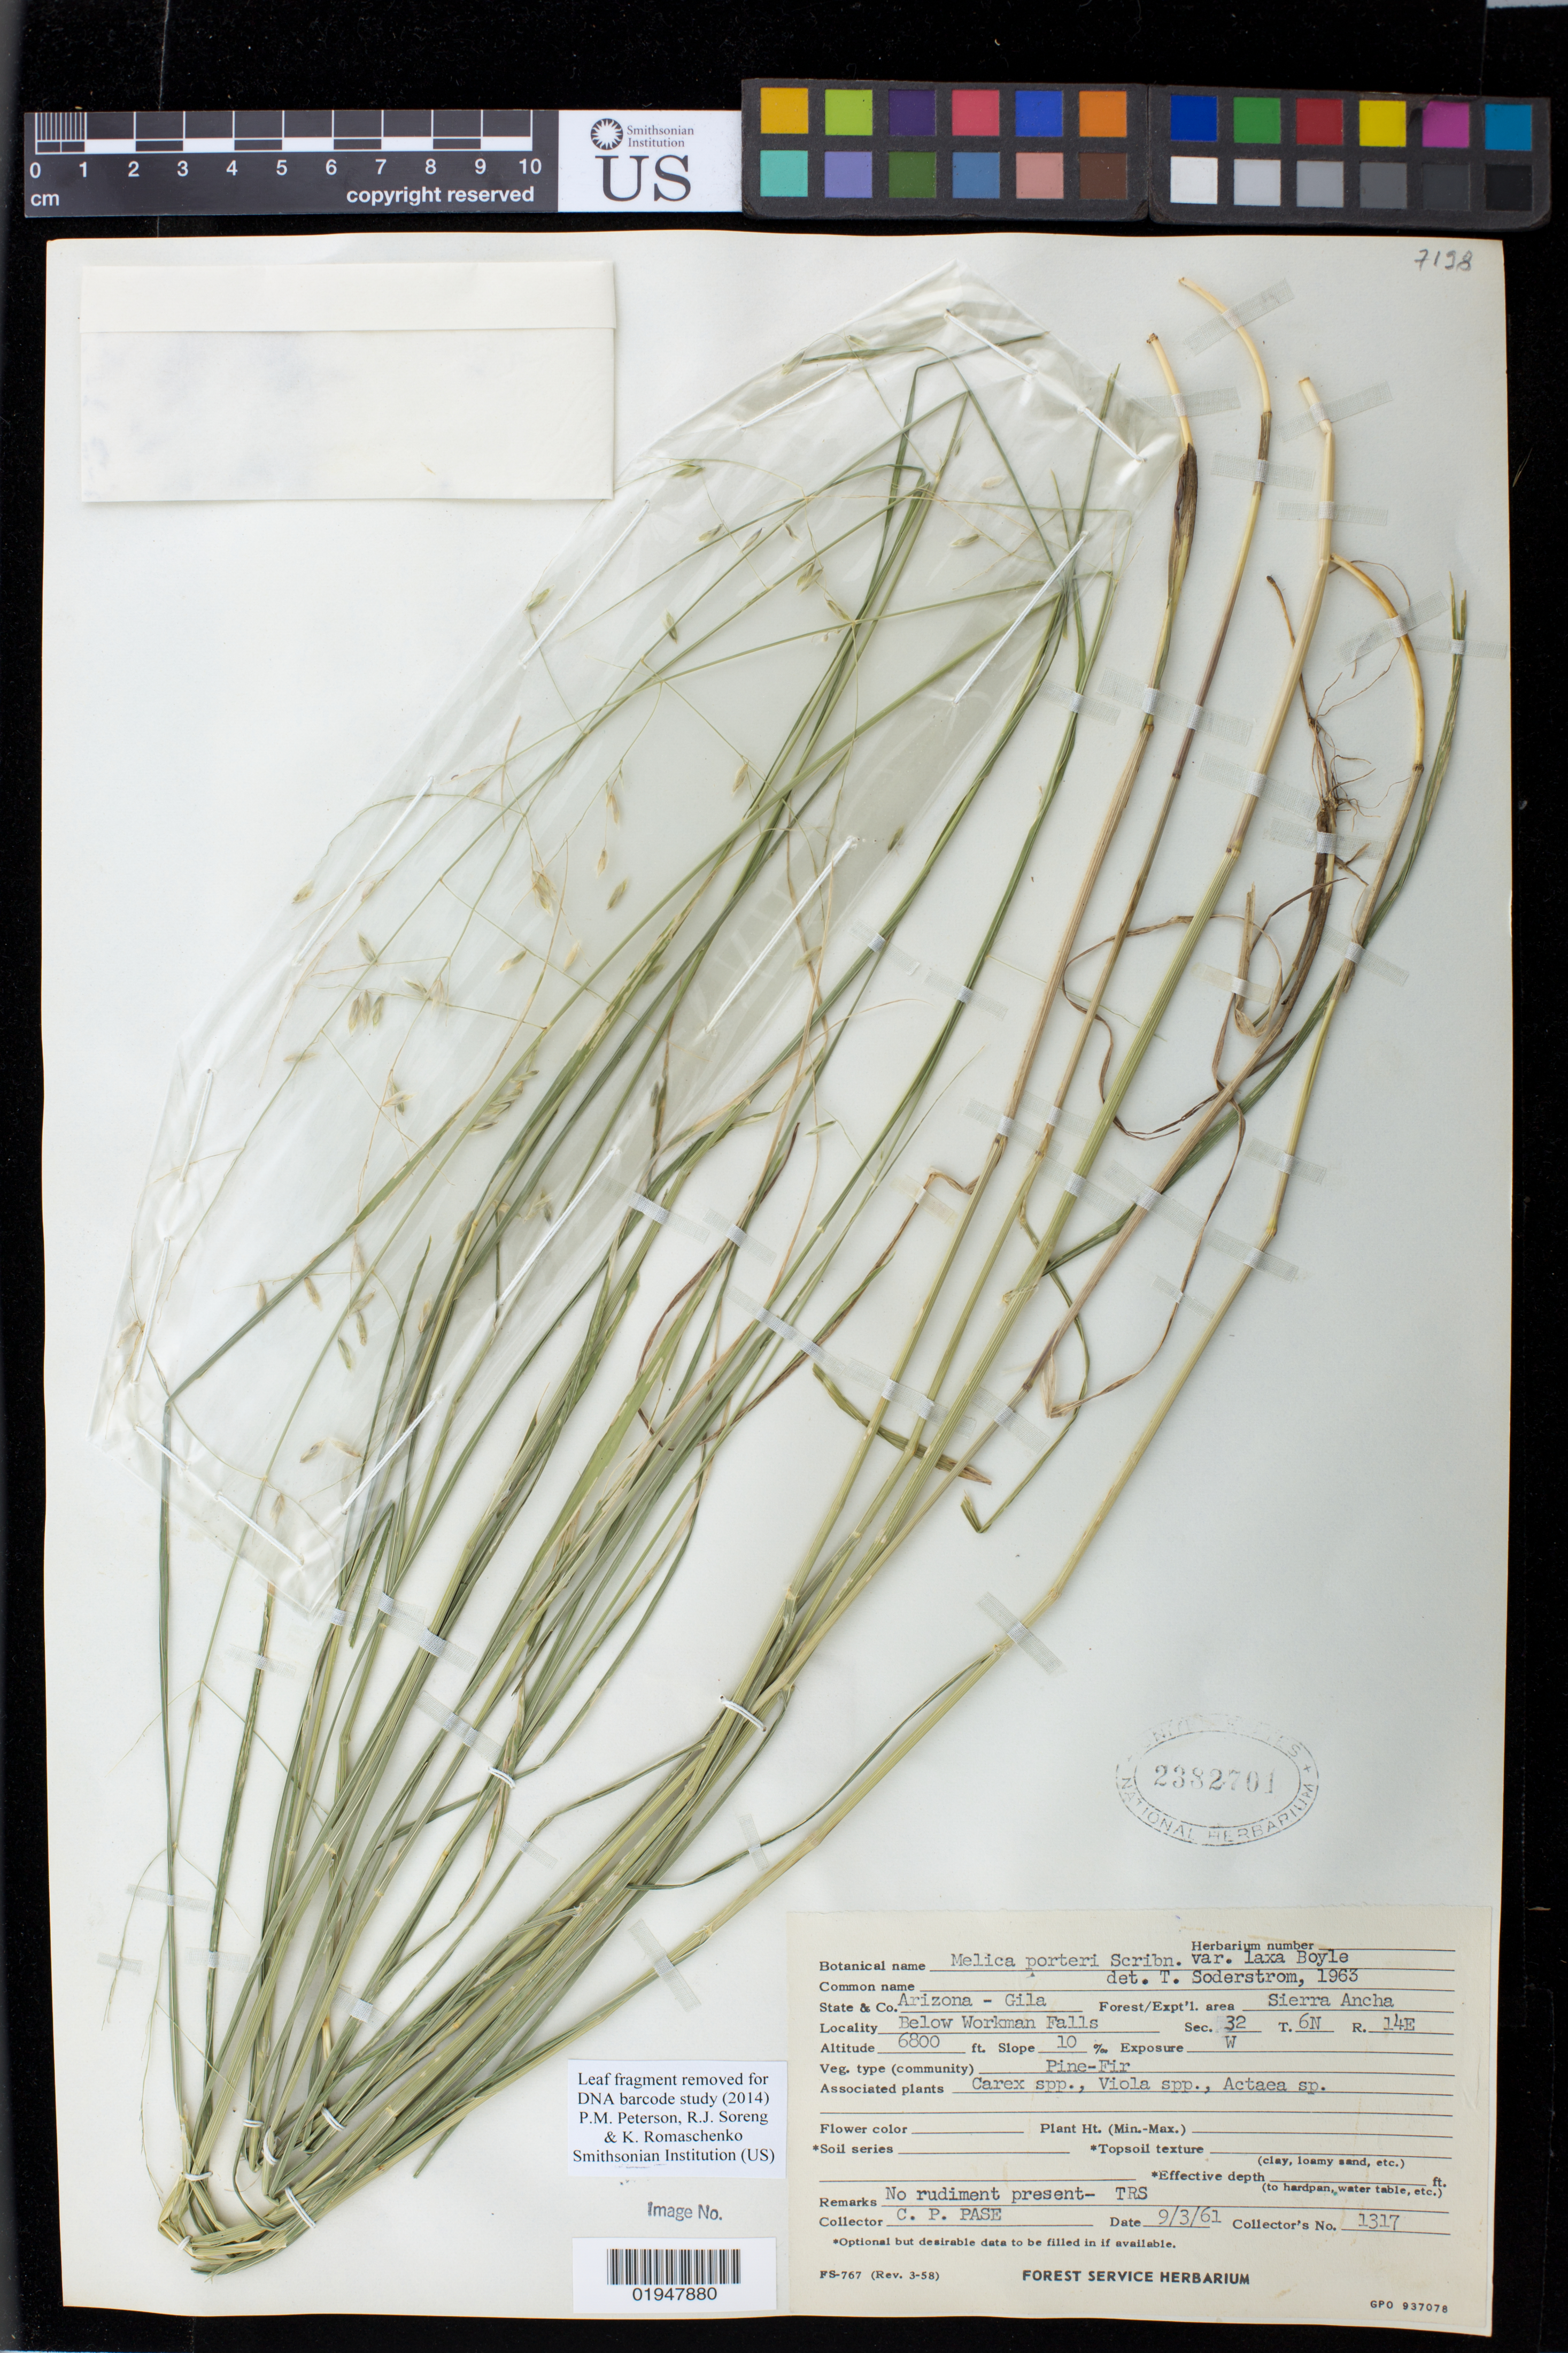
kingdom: Plantae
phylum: Tracheophyta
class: Liliopsida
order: Poales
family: Poaceae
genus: Melica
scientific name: Melica porteri var. laxa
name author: Boyle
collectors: C. P. Pase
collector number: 1317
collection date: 1961-09-03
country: United States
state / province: Arizona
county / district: Gila County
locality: Sierra Ancha, below Workman Falls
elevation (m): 2073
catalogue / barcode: US 2382701